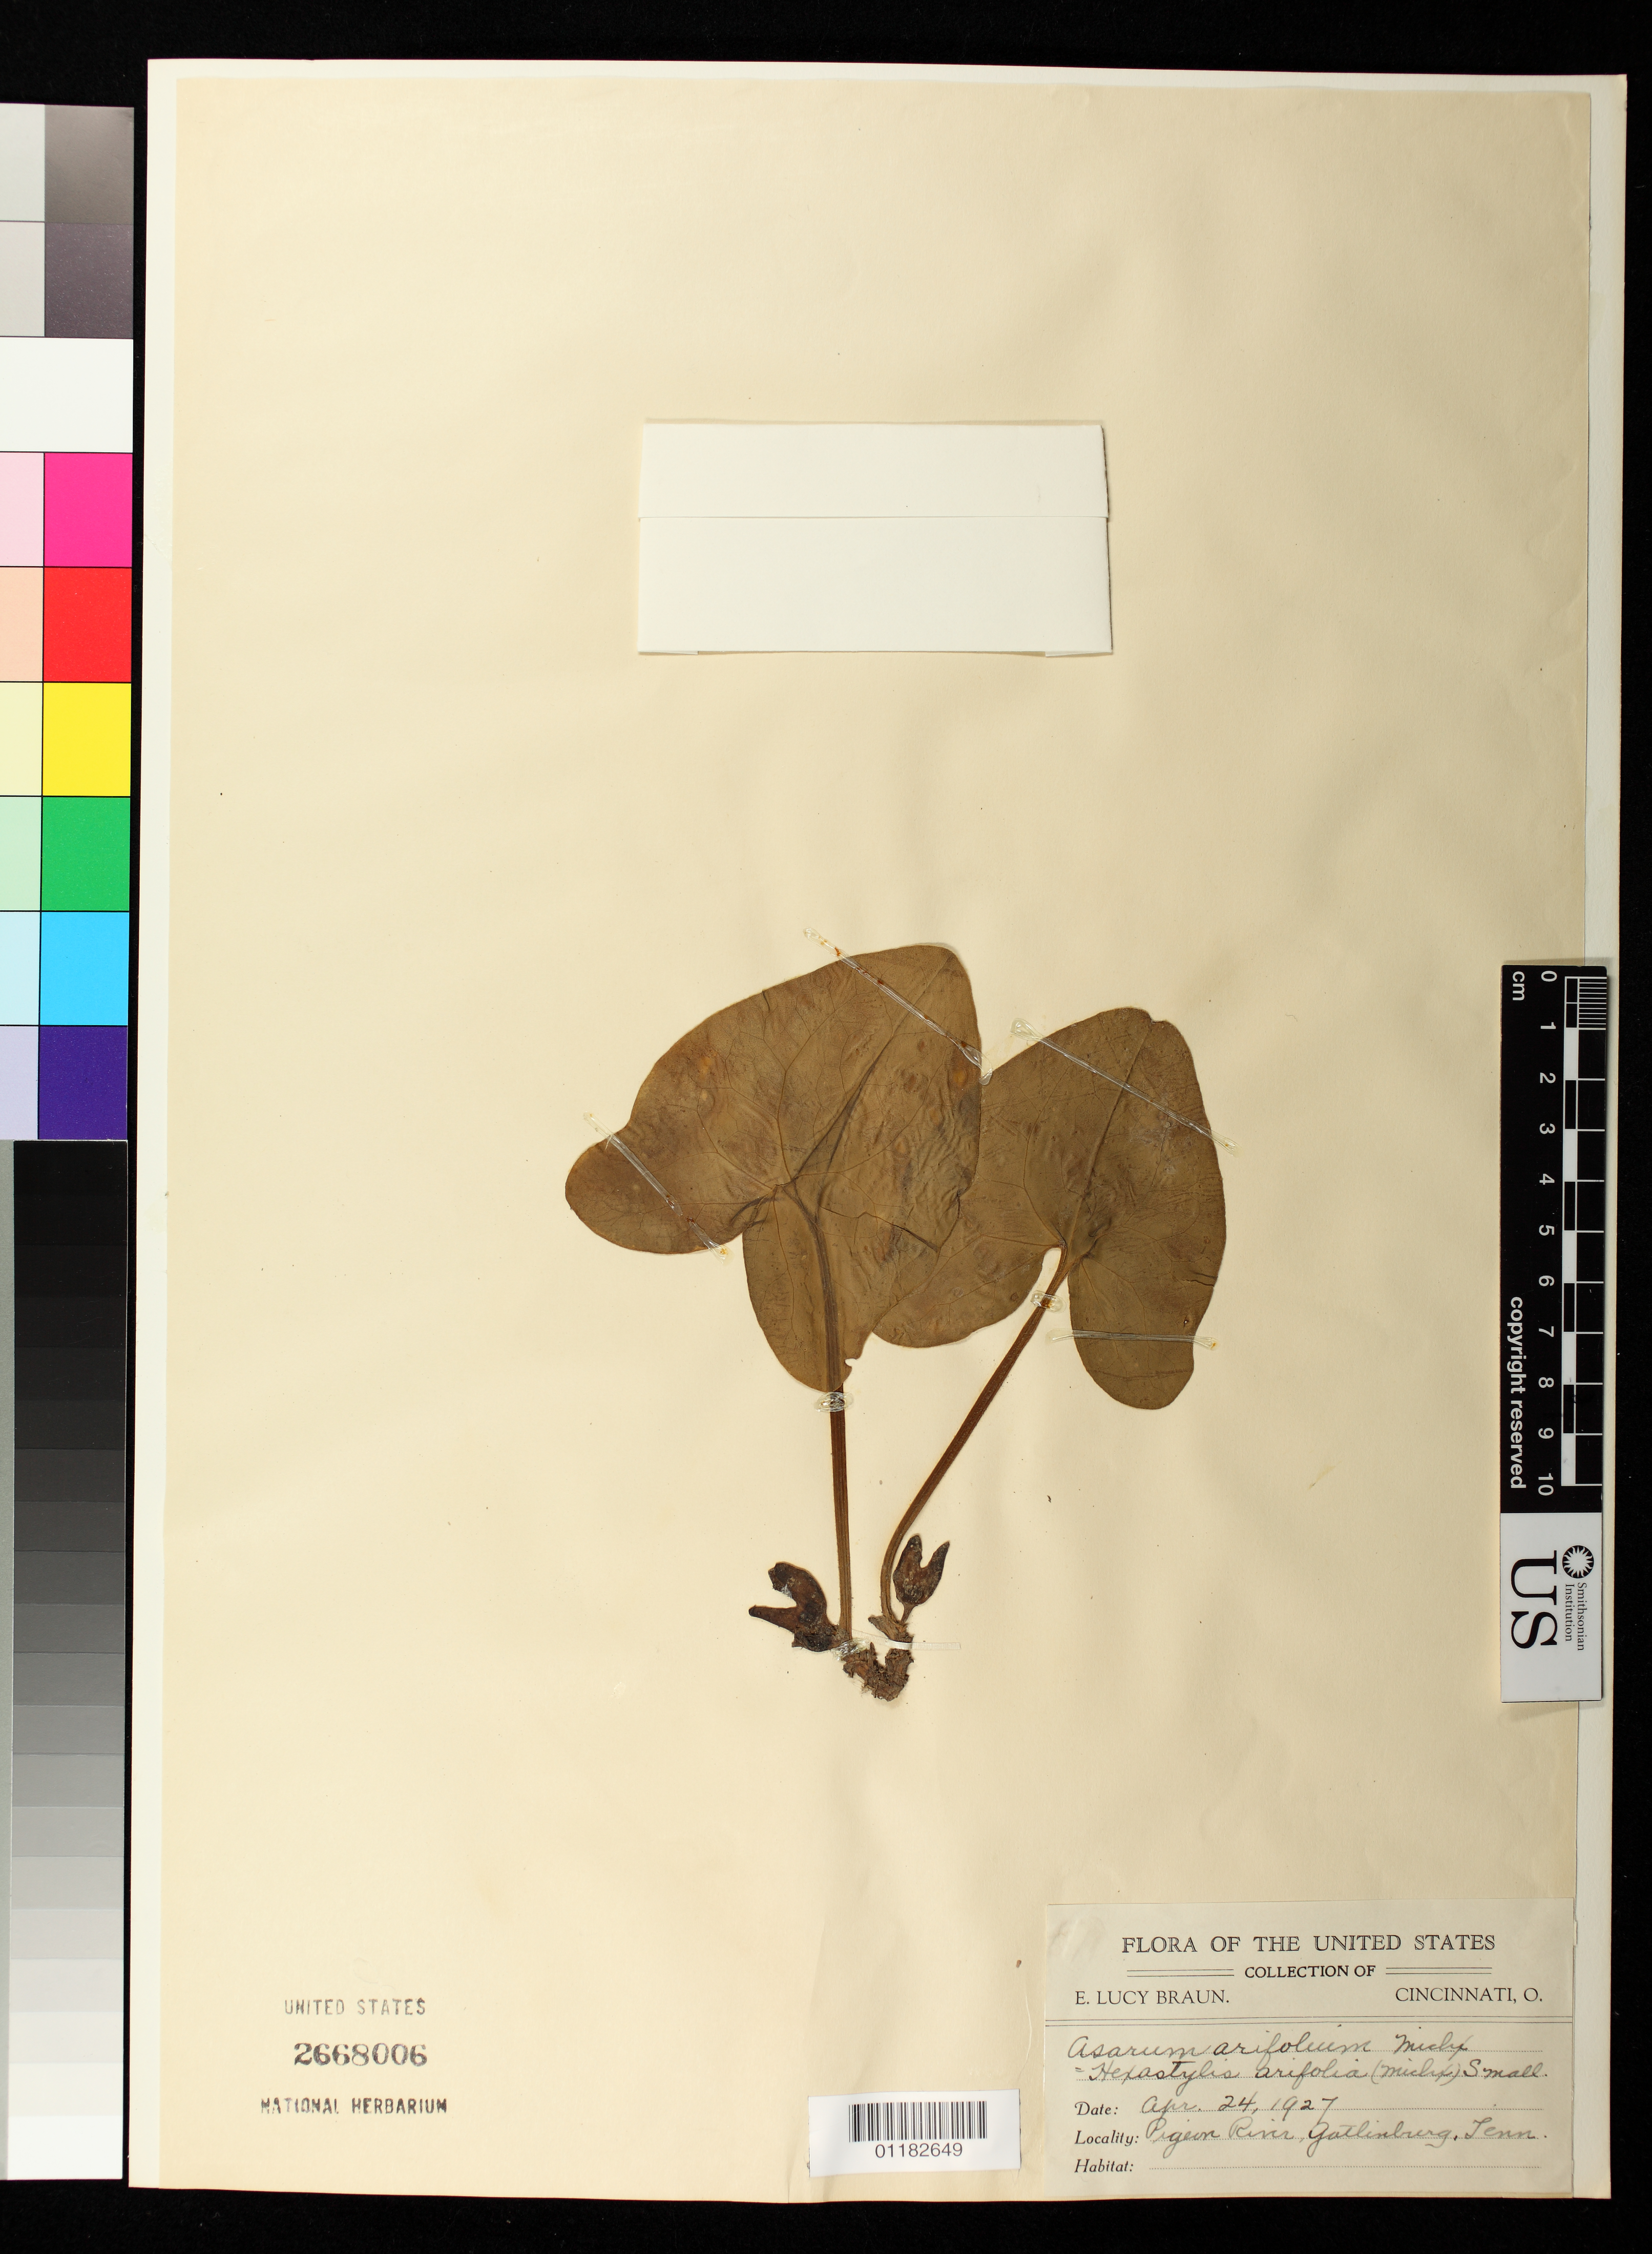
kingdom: Plantae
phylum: Tracheophyta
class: Magnoliopsida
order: Piperales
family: Aristolochiaceae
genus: Hexastylis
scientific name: Hexastylis arifolia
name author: (Michx.) Small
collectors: E. L. Braun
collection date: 1927-04-24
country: United States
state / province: Tennessee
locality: Pigeon River, Gatlinberg.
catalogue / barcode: US 2668006